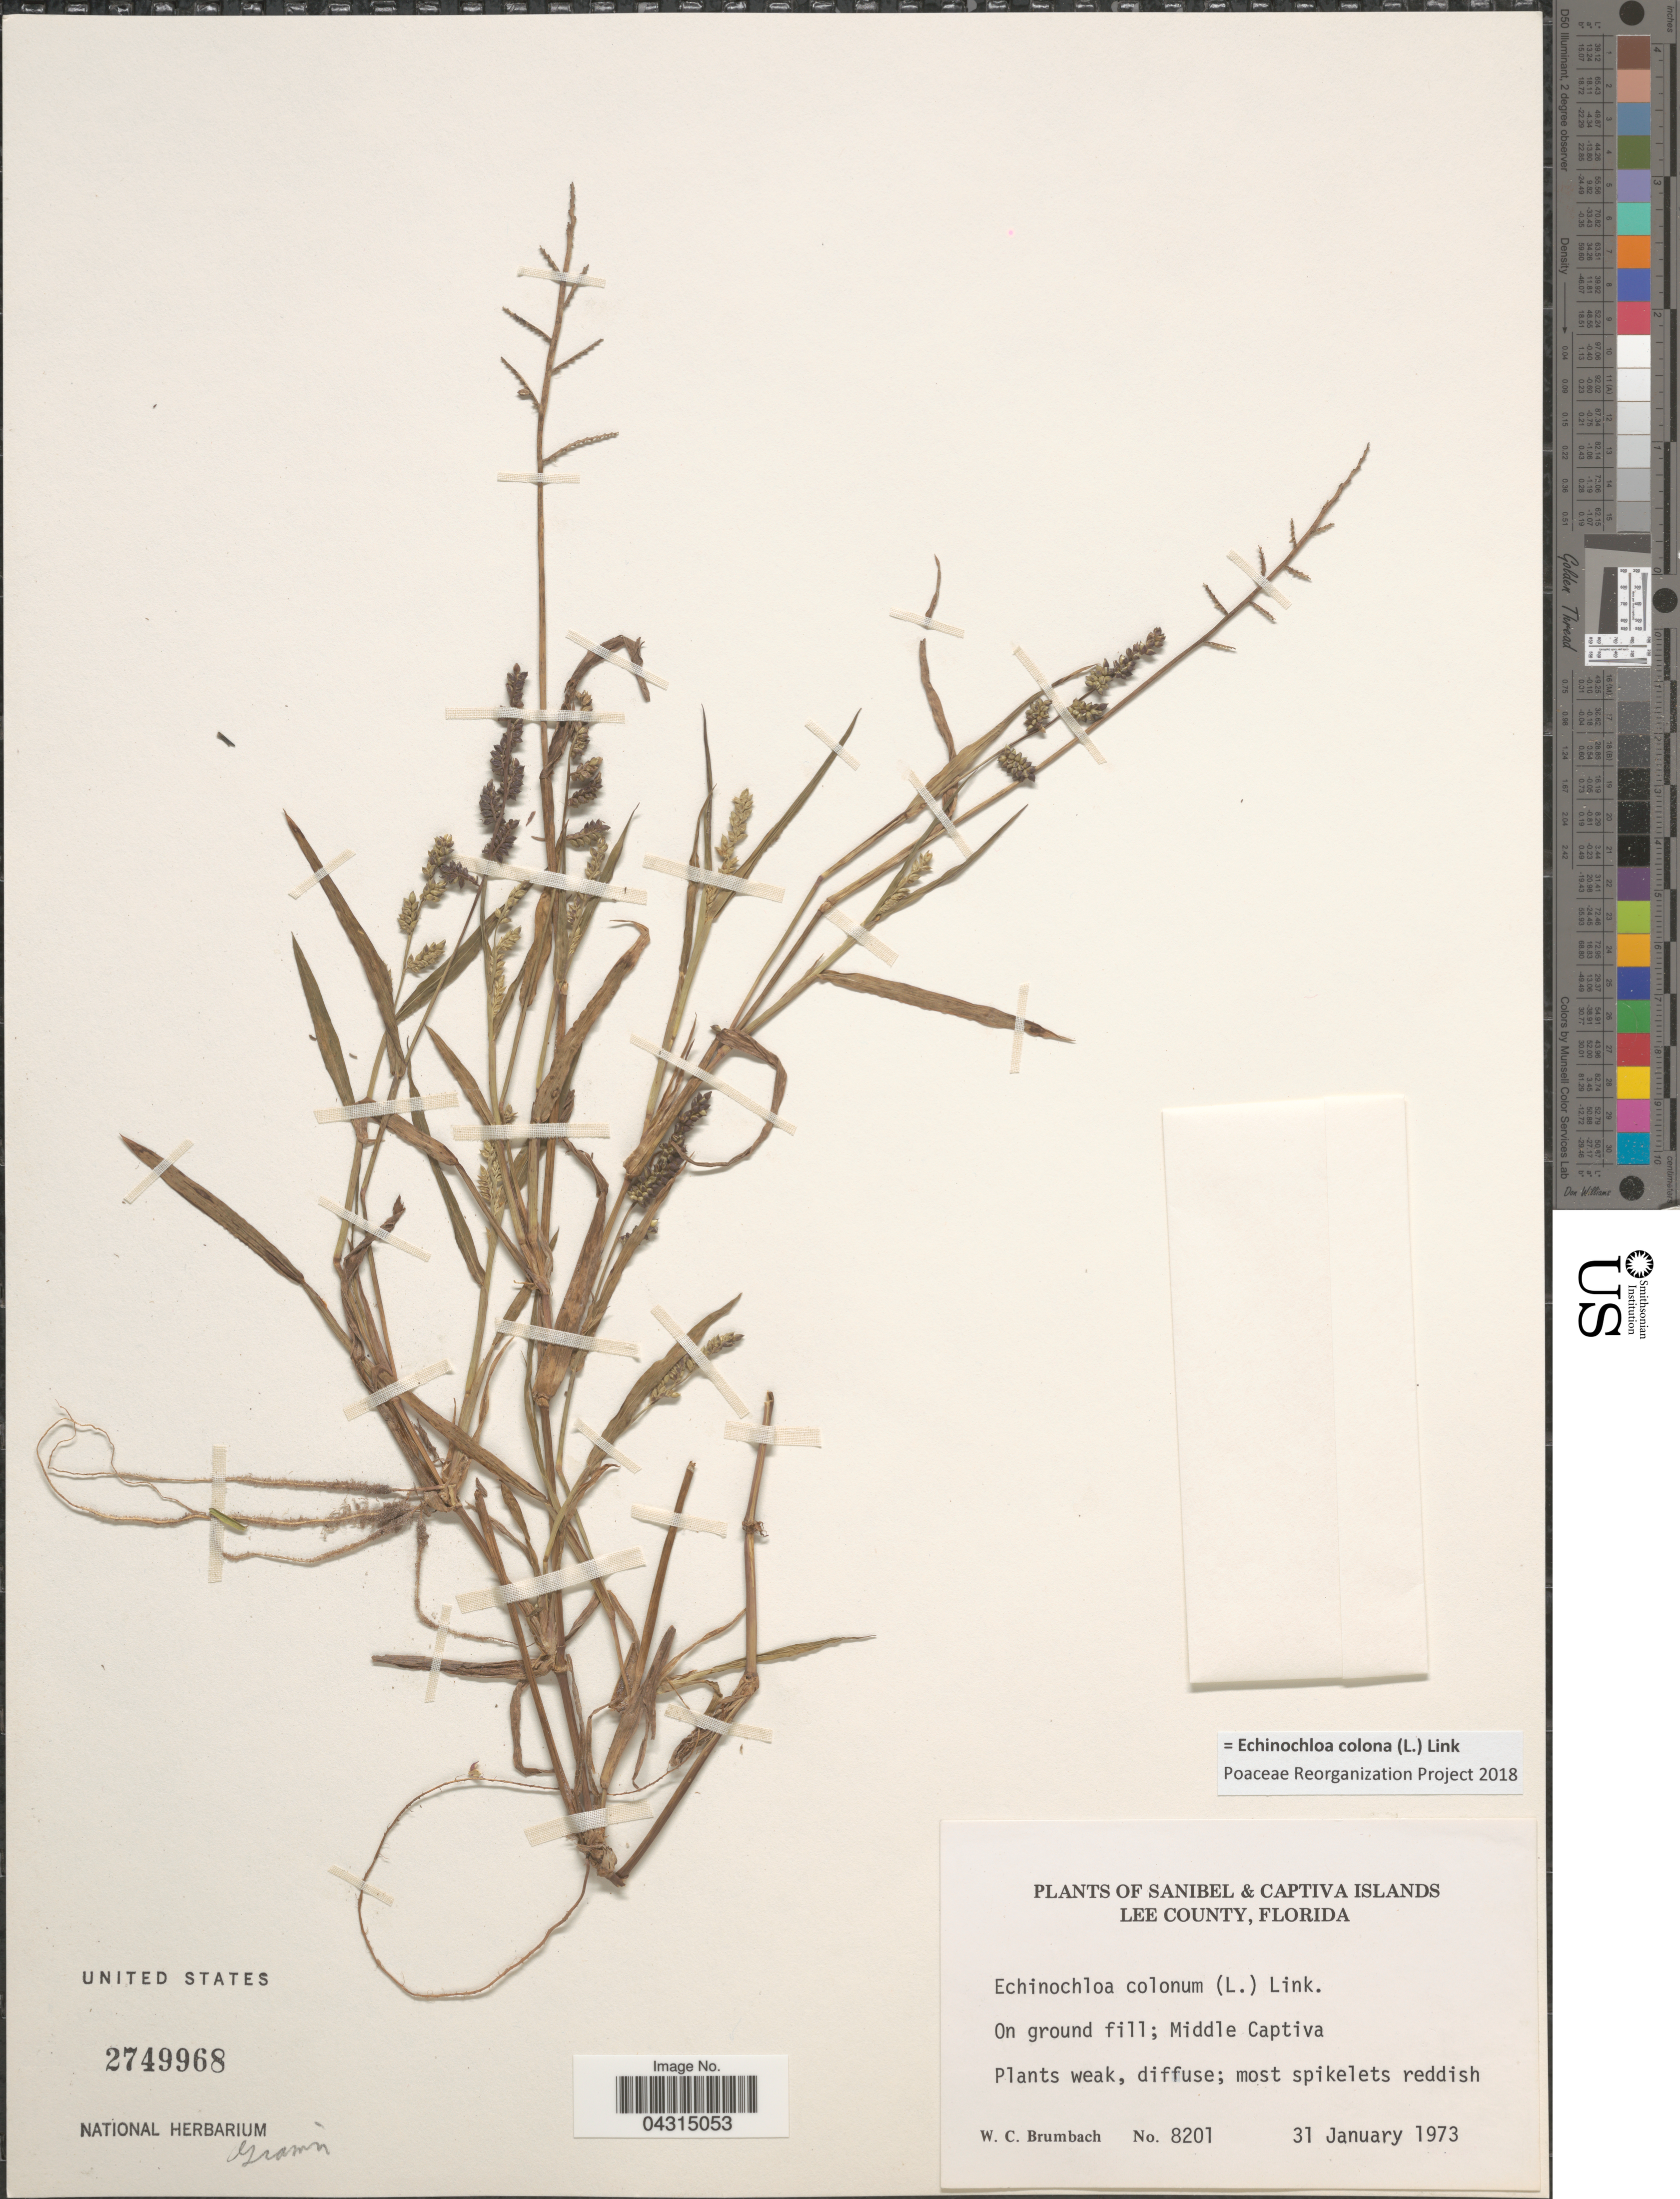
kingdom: Plantae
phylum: Tracheophyta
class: Liliopsida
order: Poales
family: Poaceae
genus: Echinochloa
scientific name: Echinochloa colona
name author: (L.) Link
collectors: W. C. Brumbach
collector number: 8201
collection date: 1973-01-31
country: United States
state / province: Florida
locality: Sanibel & Captiva Islands. Lee County. On ground fill; Middle Captiva.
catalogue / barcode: US 2749968